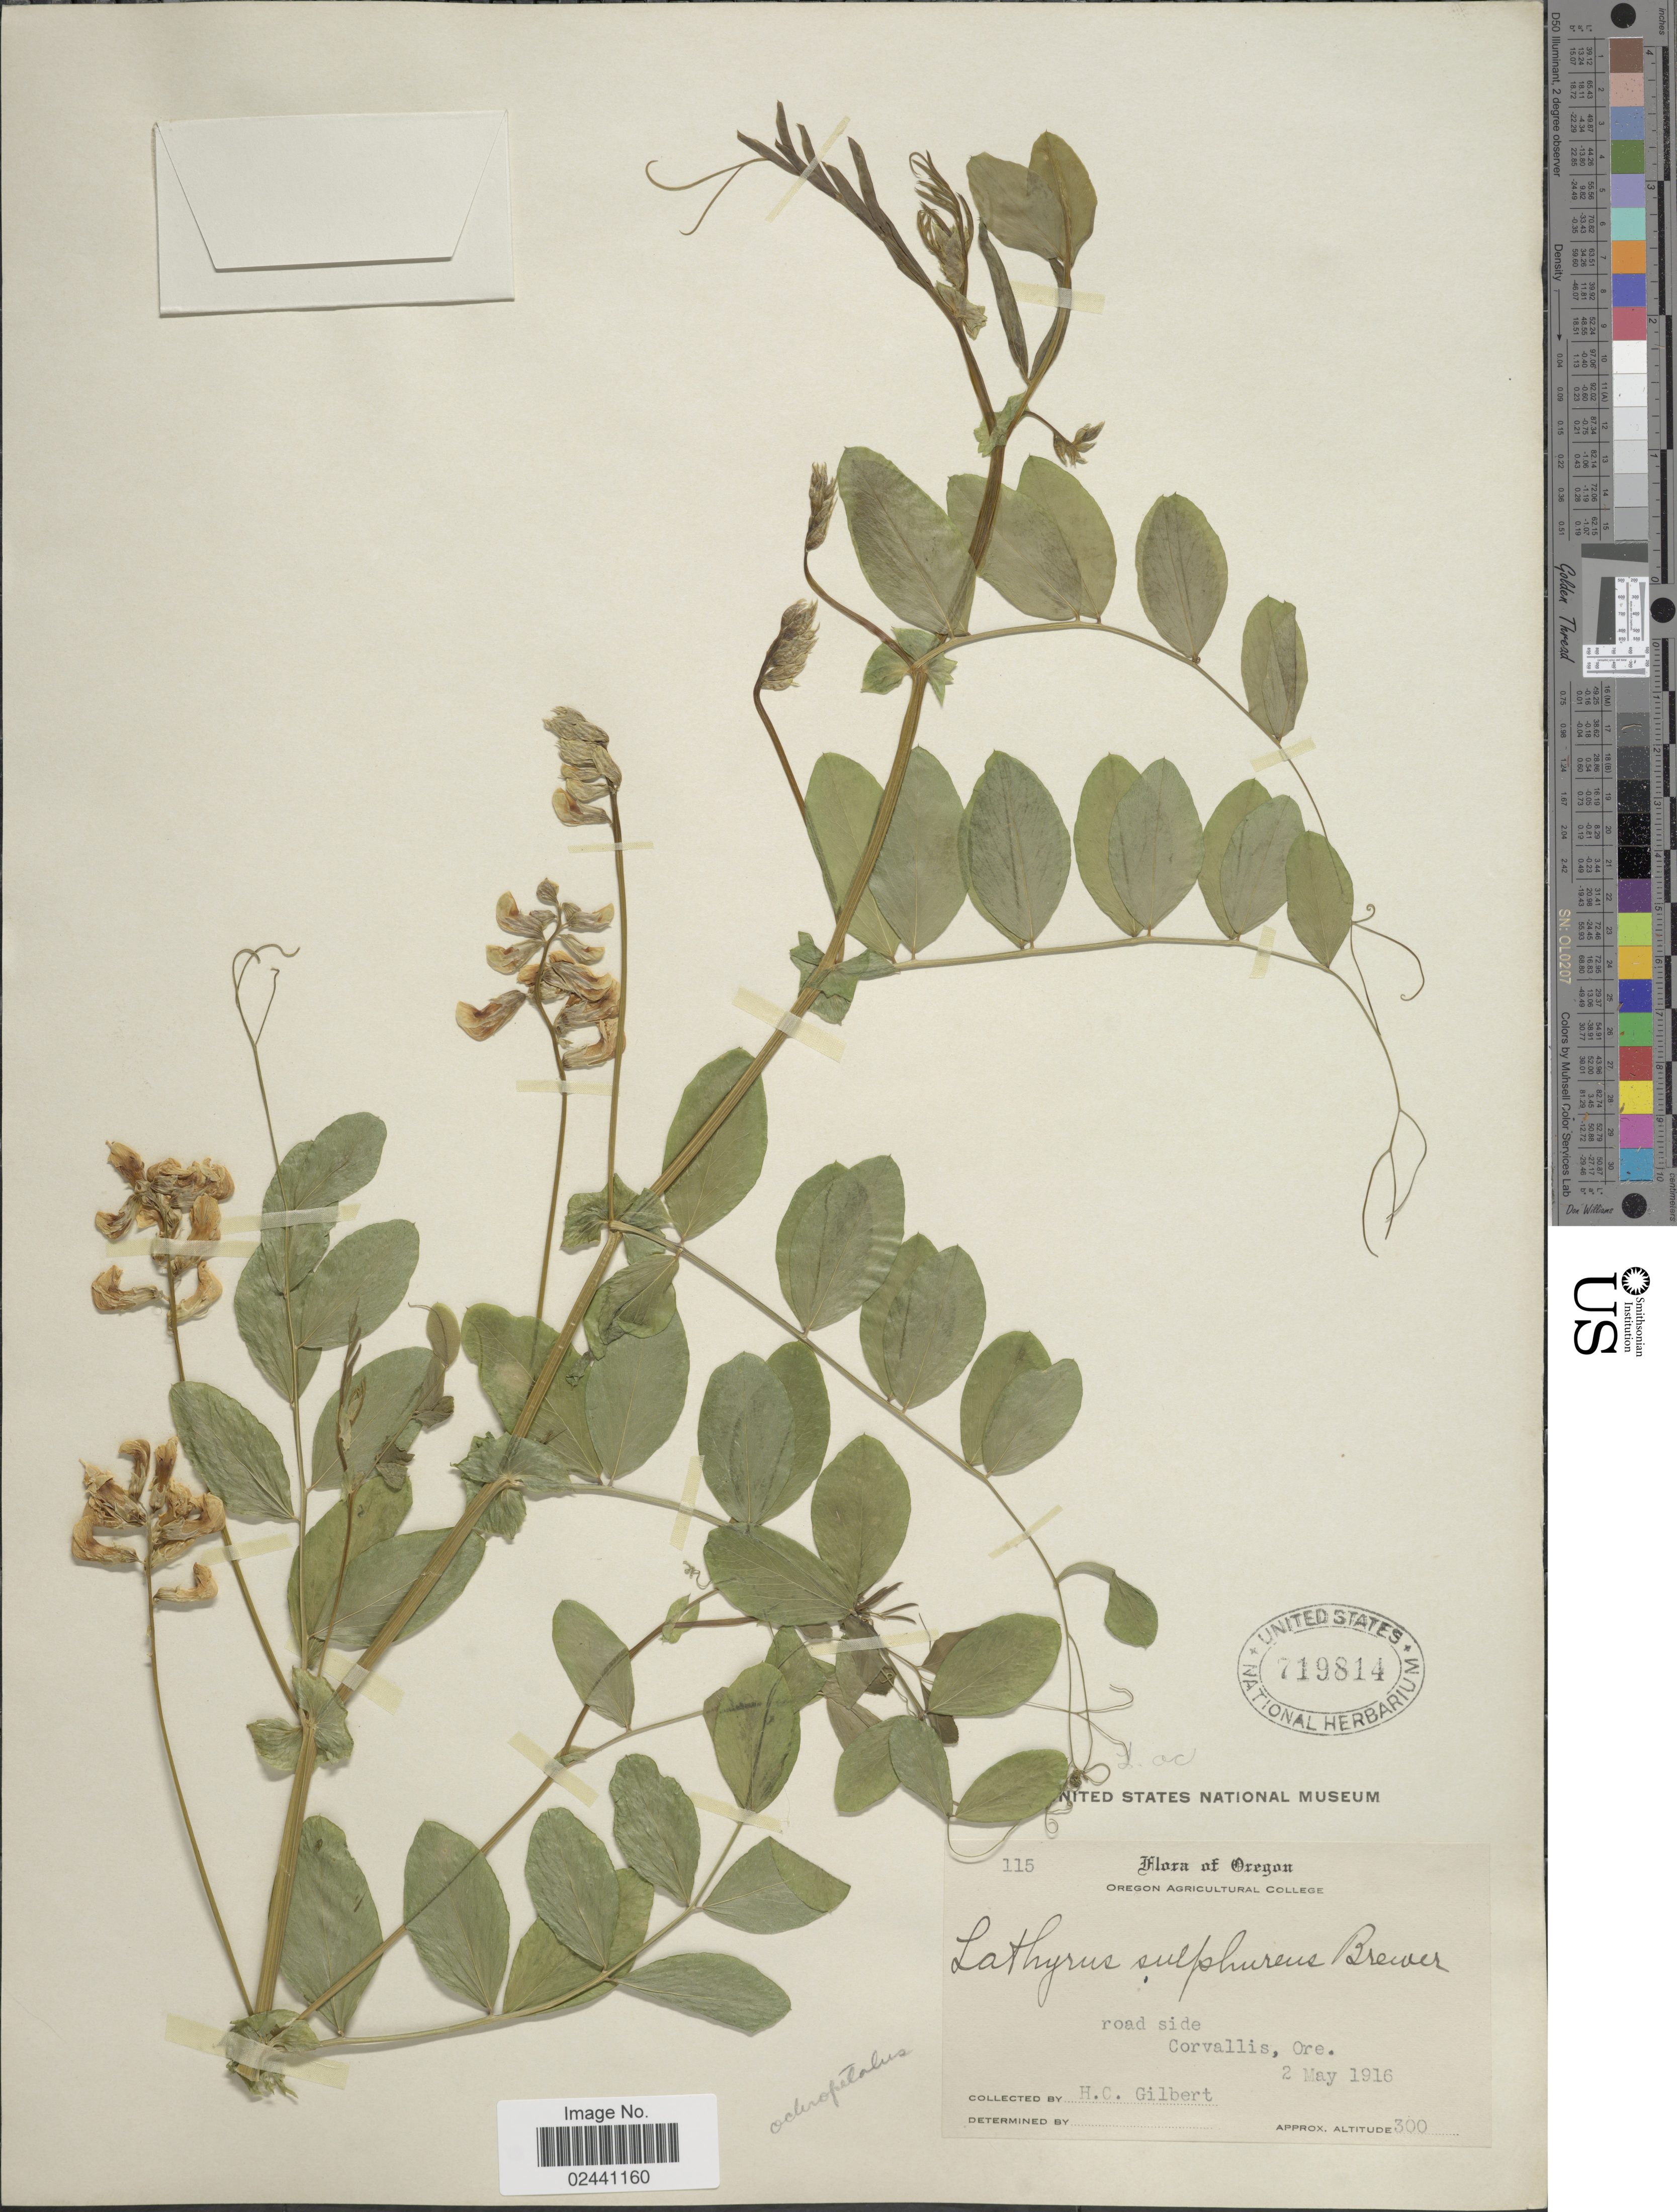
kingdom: Plantae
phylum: Tracheophyta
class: Magnoliopsida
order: Fabales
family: Fabaceae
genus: Lathyrus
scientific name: Lathyrus ochropetalus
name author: Piper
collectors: H. Gilbert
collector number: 115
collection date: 1916-05-02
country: United States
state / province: Oregon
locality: Road side Corvallis, Ore.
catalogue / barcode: US 719814